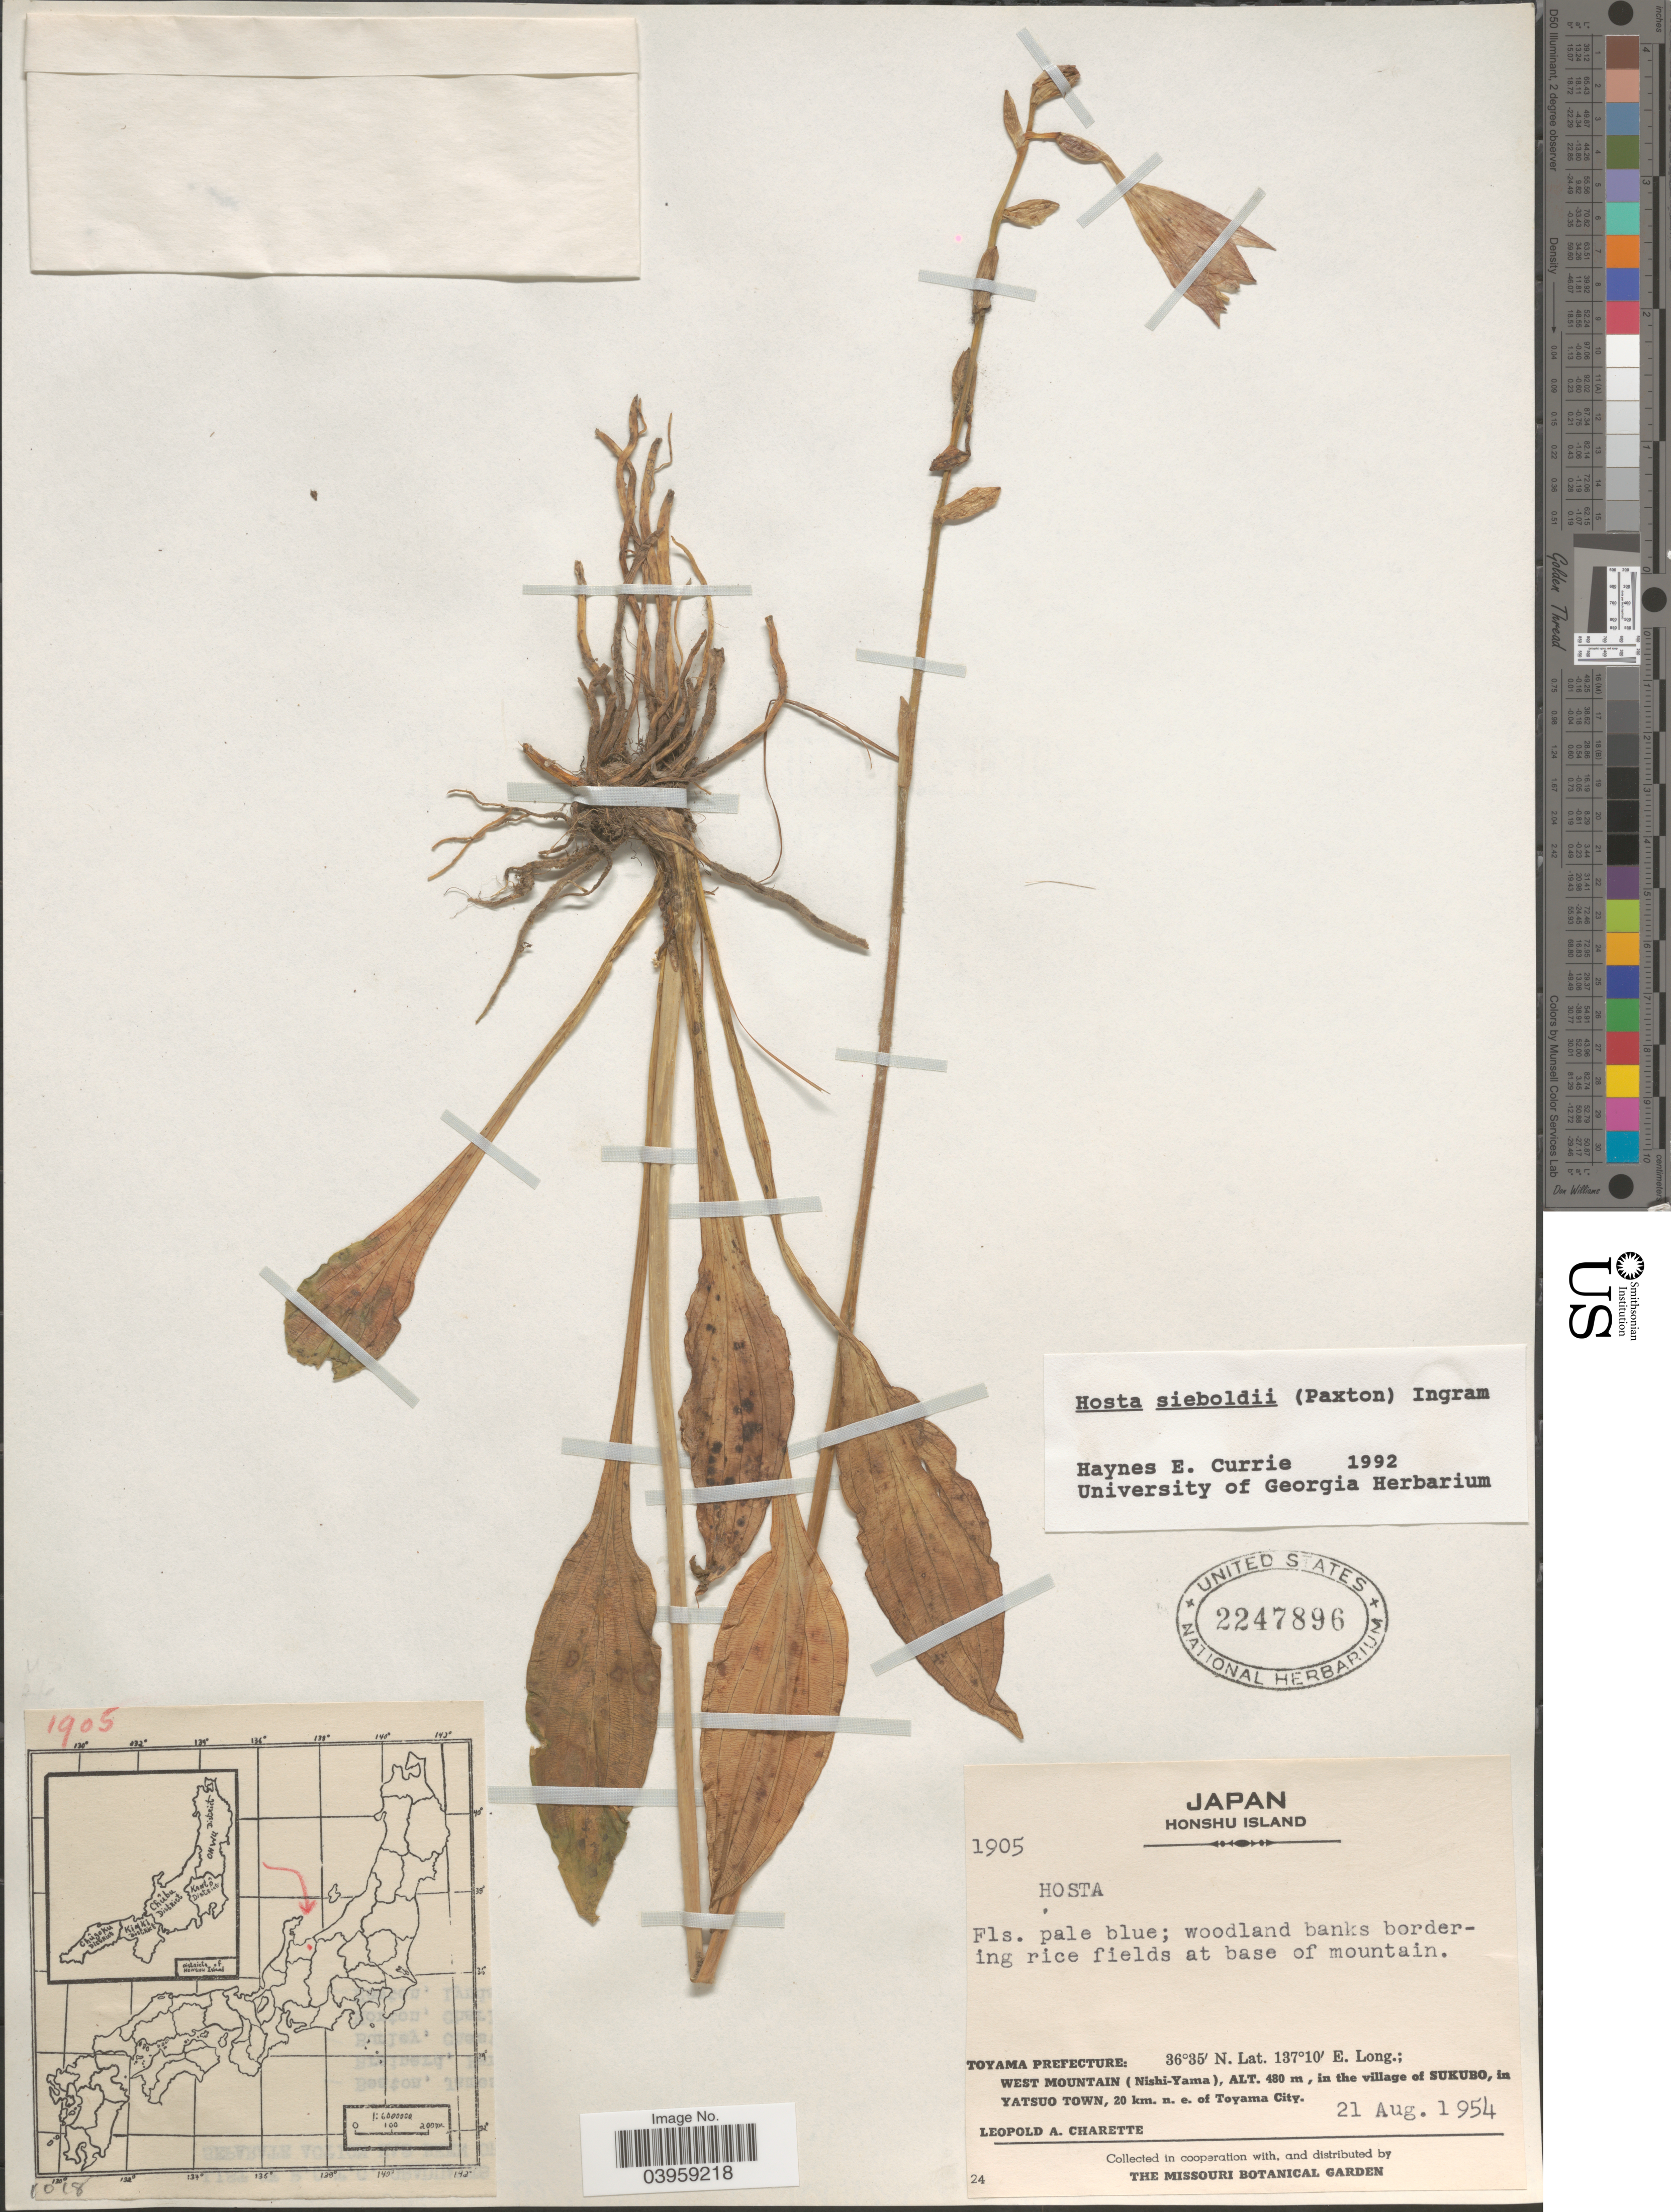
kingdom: Plantae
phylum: Tracheophyta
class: Liliopsida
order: Asparagales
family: Asparagaceae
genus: Hosta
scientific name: Hosta sieboldii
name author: (Paxton) J.W. Ingram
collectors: L. A. Charette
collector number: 1905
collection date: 1954-08-21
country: Japan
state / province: Toyama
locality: Honshu Island. At base of mountain. Toyama Prefecture: West Mountain (Nishi-Yama), in the village of Sukubo, in Yatsuo Town, 20 km. n. e. of Toyama City.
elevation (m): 480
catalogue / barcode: US 2247896